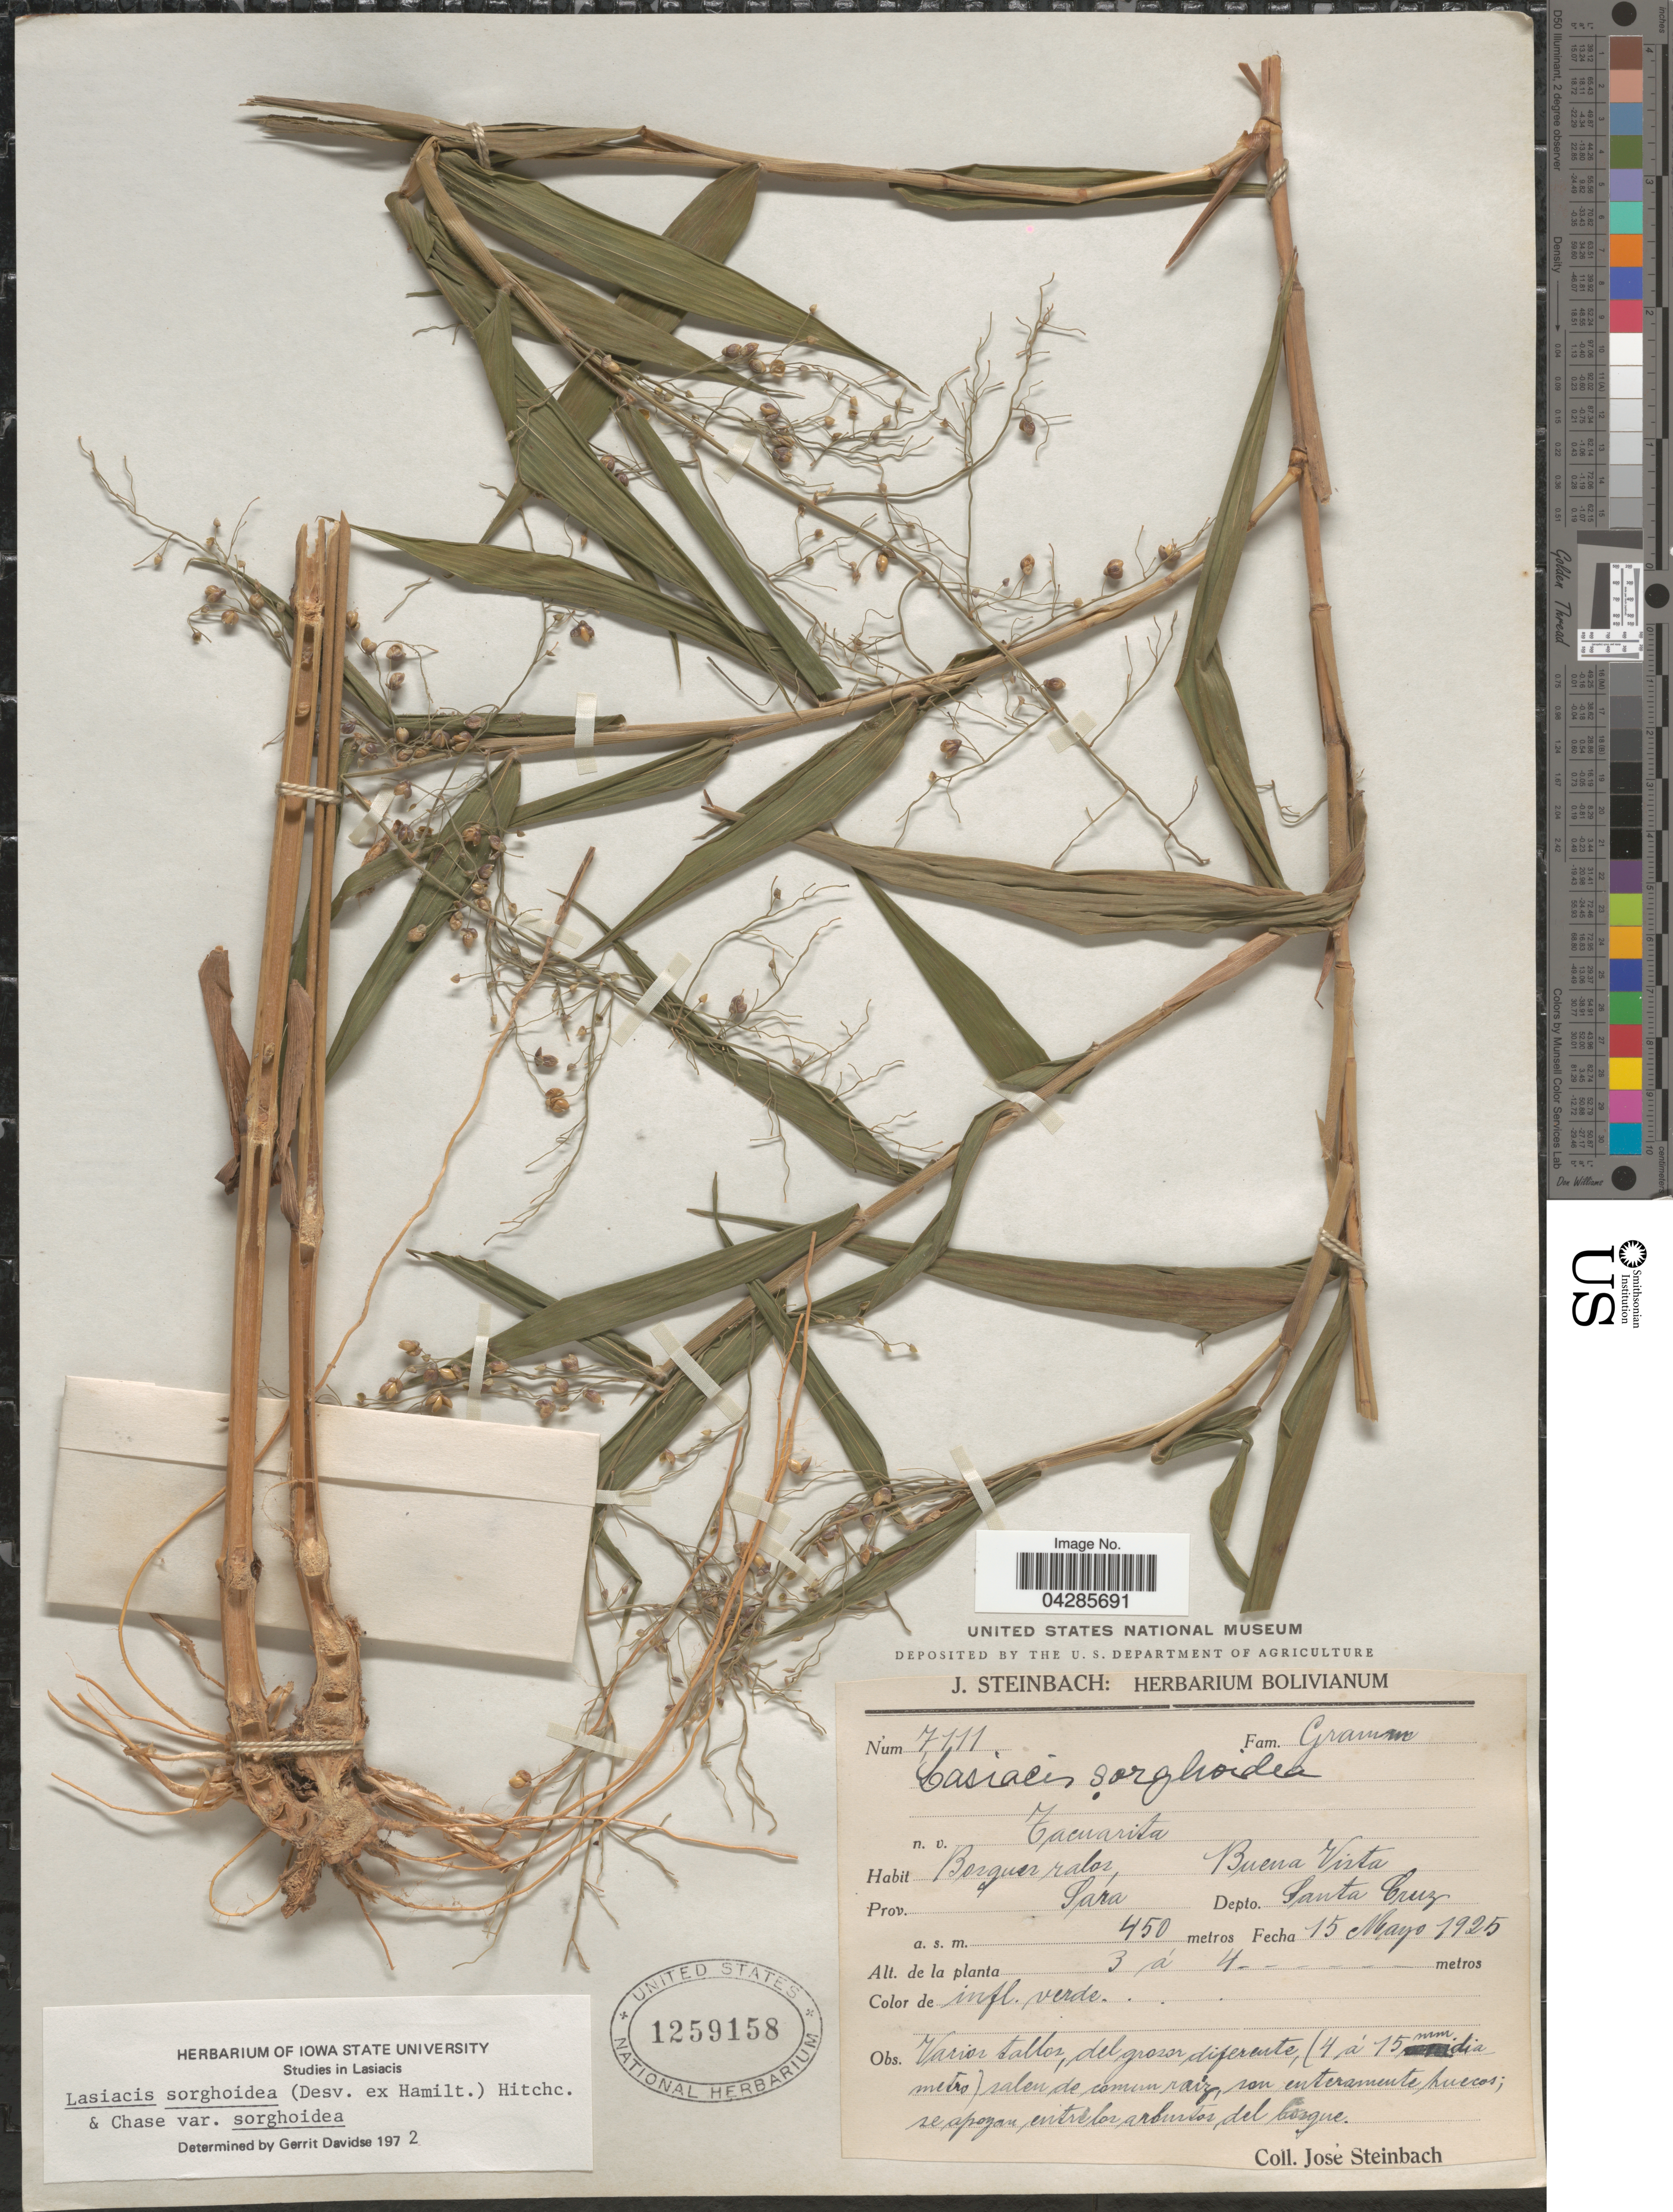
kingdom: Plantae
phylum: Tracheophyta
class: Liliopsida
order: Poales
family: Poaceae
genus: Lasiacis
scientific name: Lasiacis sorghoidea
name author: (Desv. ex Ham.) Hitchc. & Chase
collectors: J. Steinbach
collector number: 7111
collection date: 1925-05-15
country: Bolivia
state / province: Santa Cruz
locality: Buena Vista. Prov. Sara. Depto. Santa Cruz.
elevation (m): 450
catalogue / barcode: US 1259158